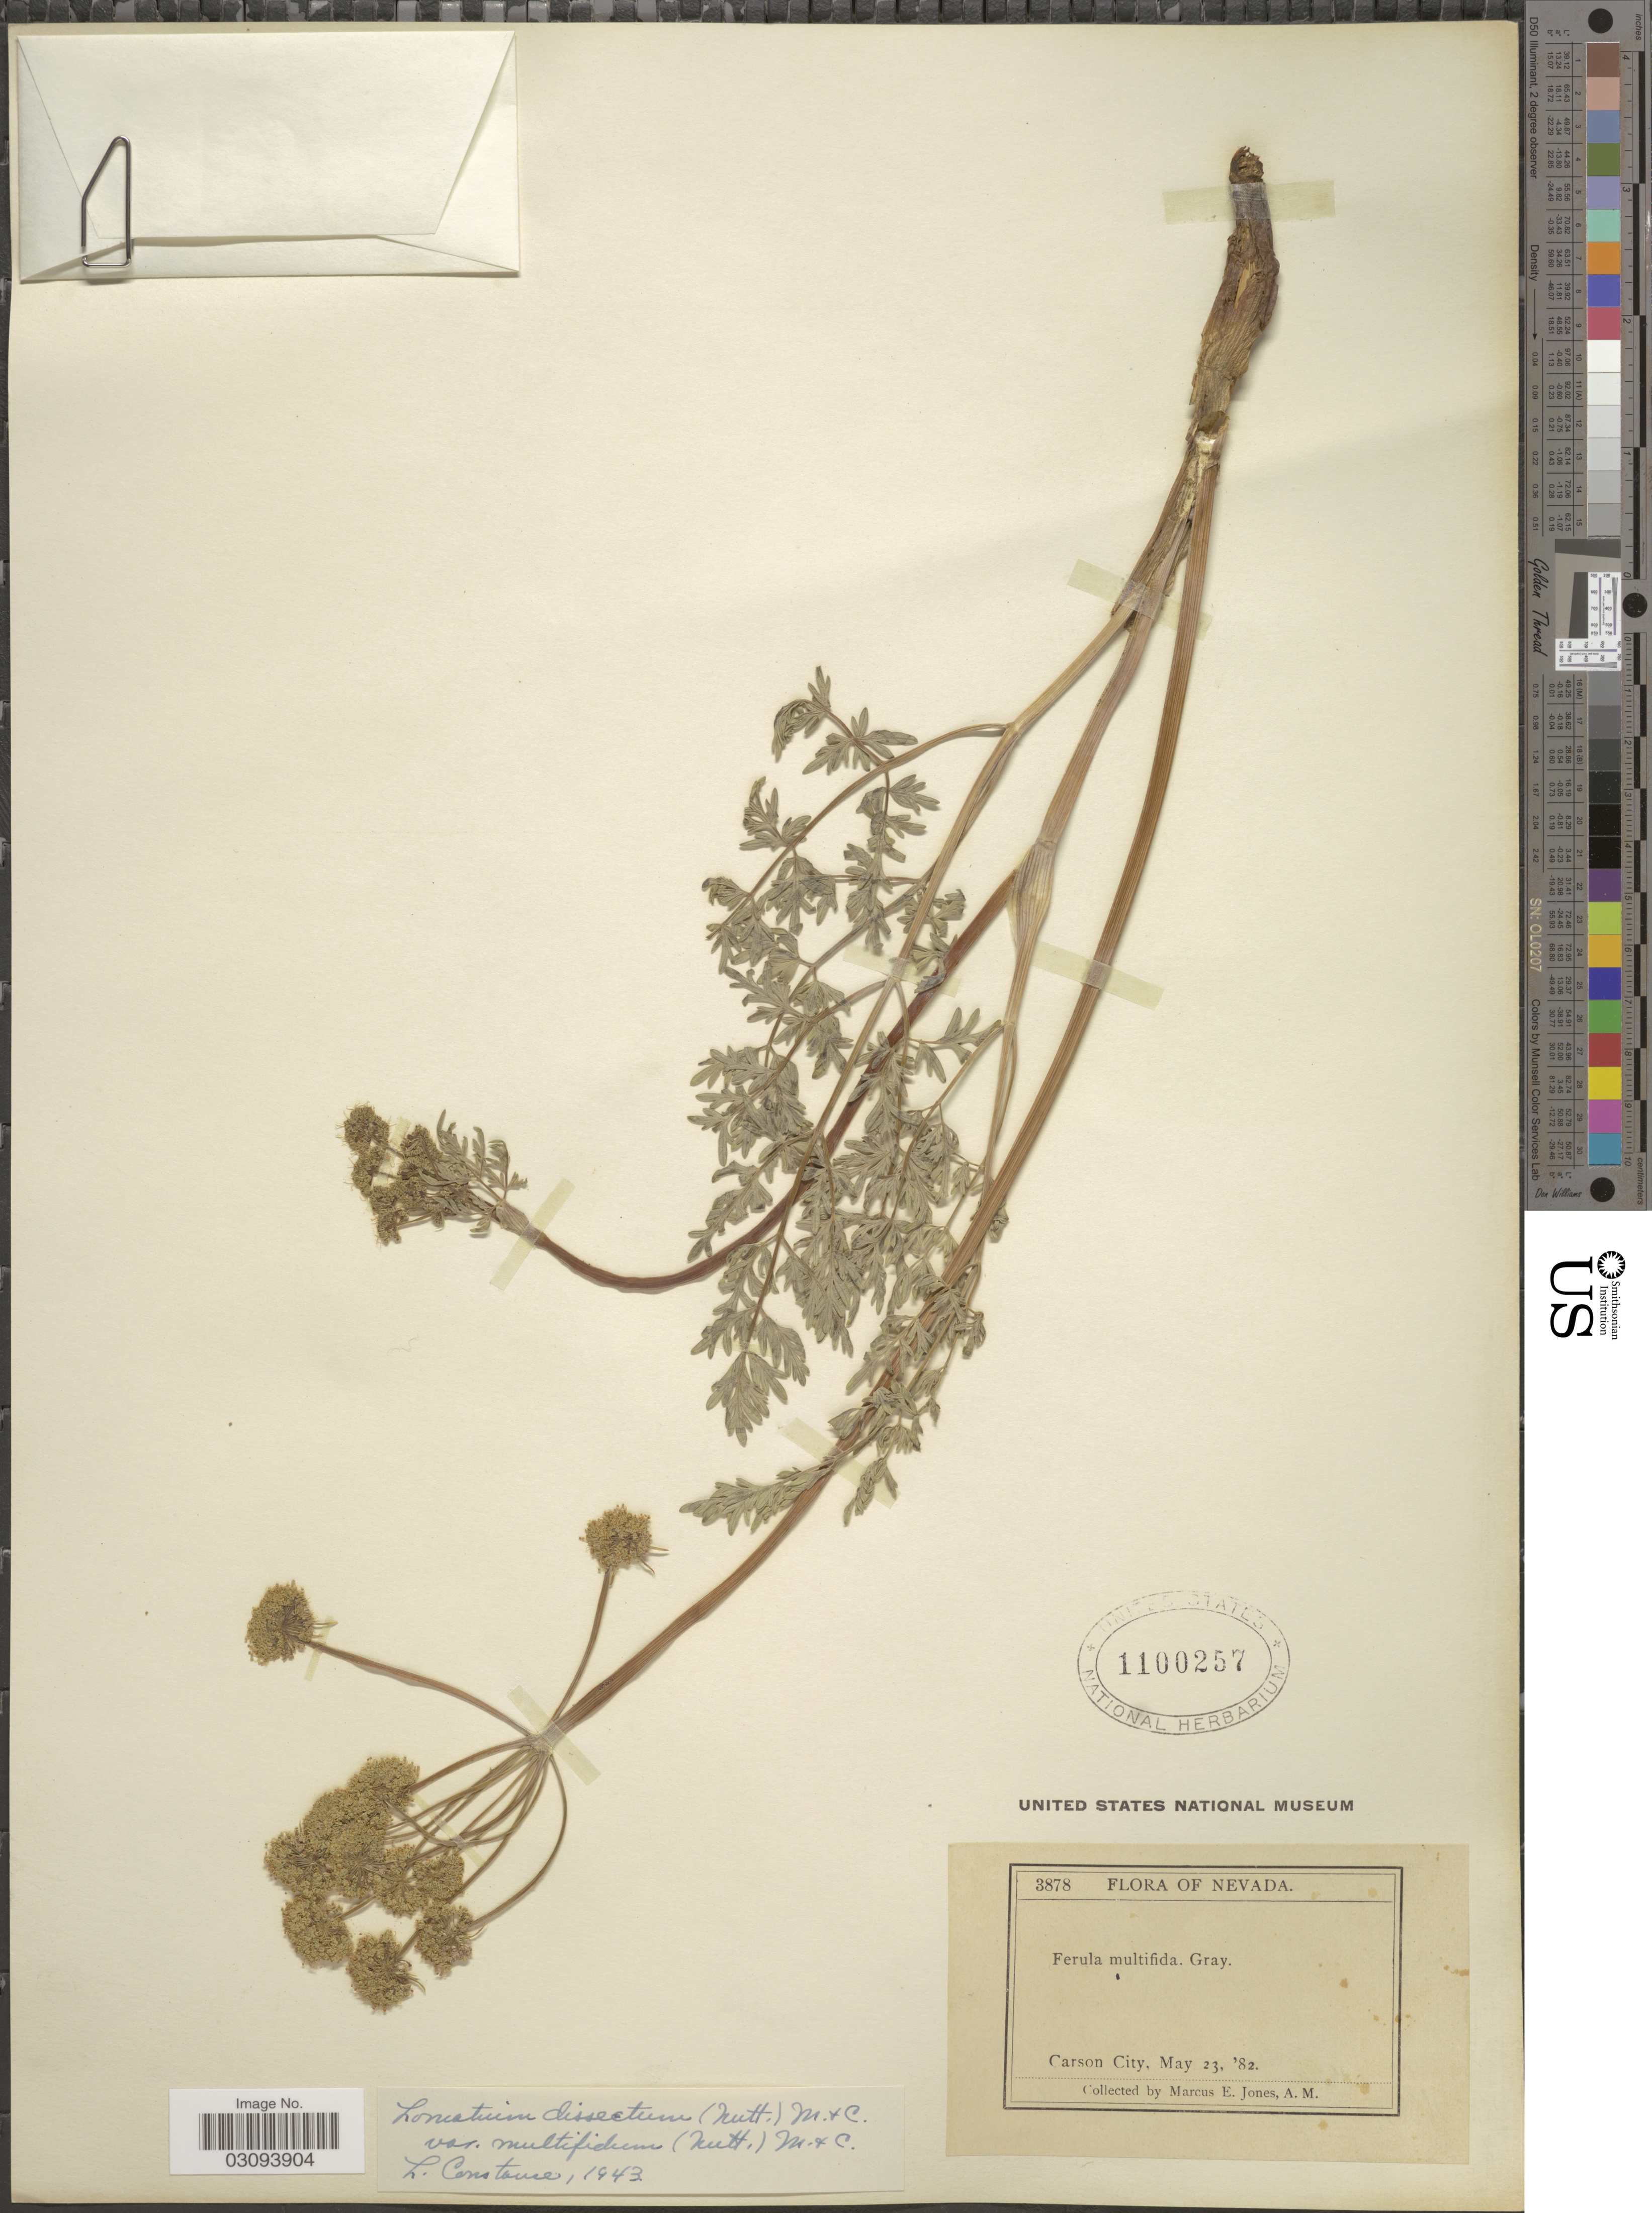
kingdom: Plantae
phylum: Tracheophyta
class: Magnoliopsida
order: Apiales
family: Apiaceae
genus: Lomatium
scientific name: Lomatium dissectum var. multifidum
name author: (Nutt.) Mathias & Constance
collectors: M. E. Jones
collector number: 3878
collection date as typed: Transcribed d/m/y: 23/5/82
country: United States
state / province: Nevada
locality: Carson City.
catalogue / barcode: US 1100257